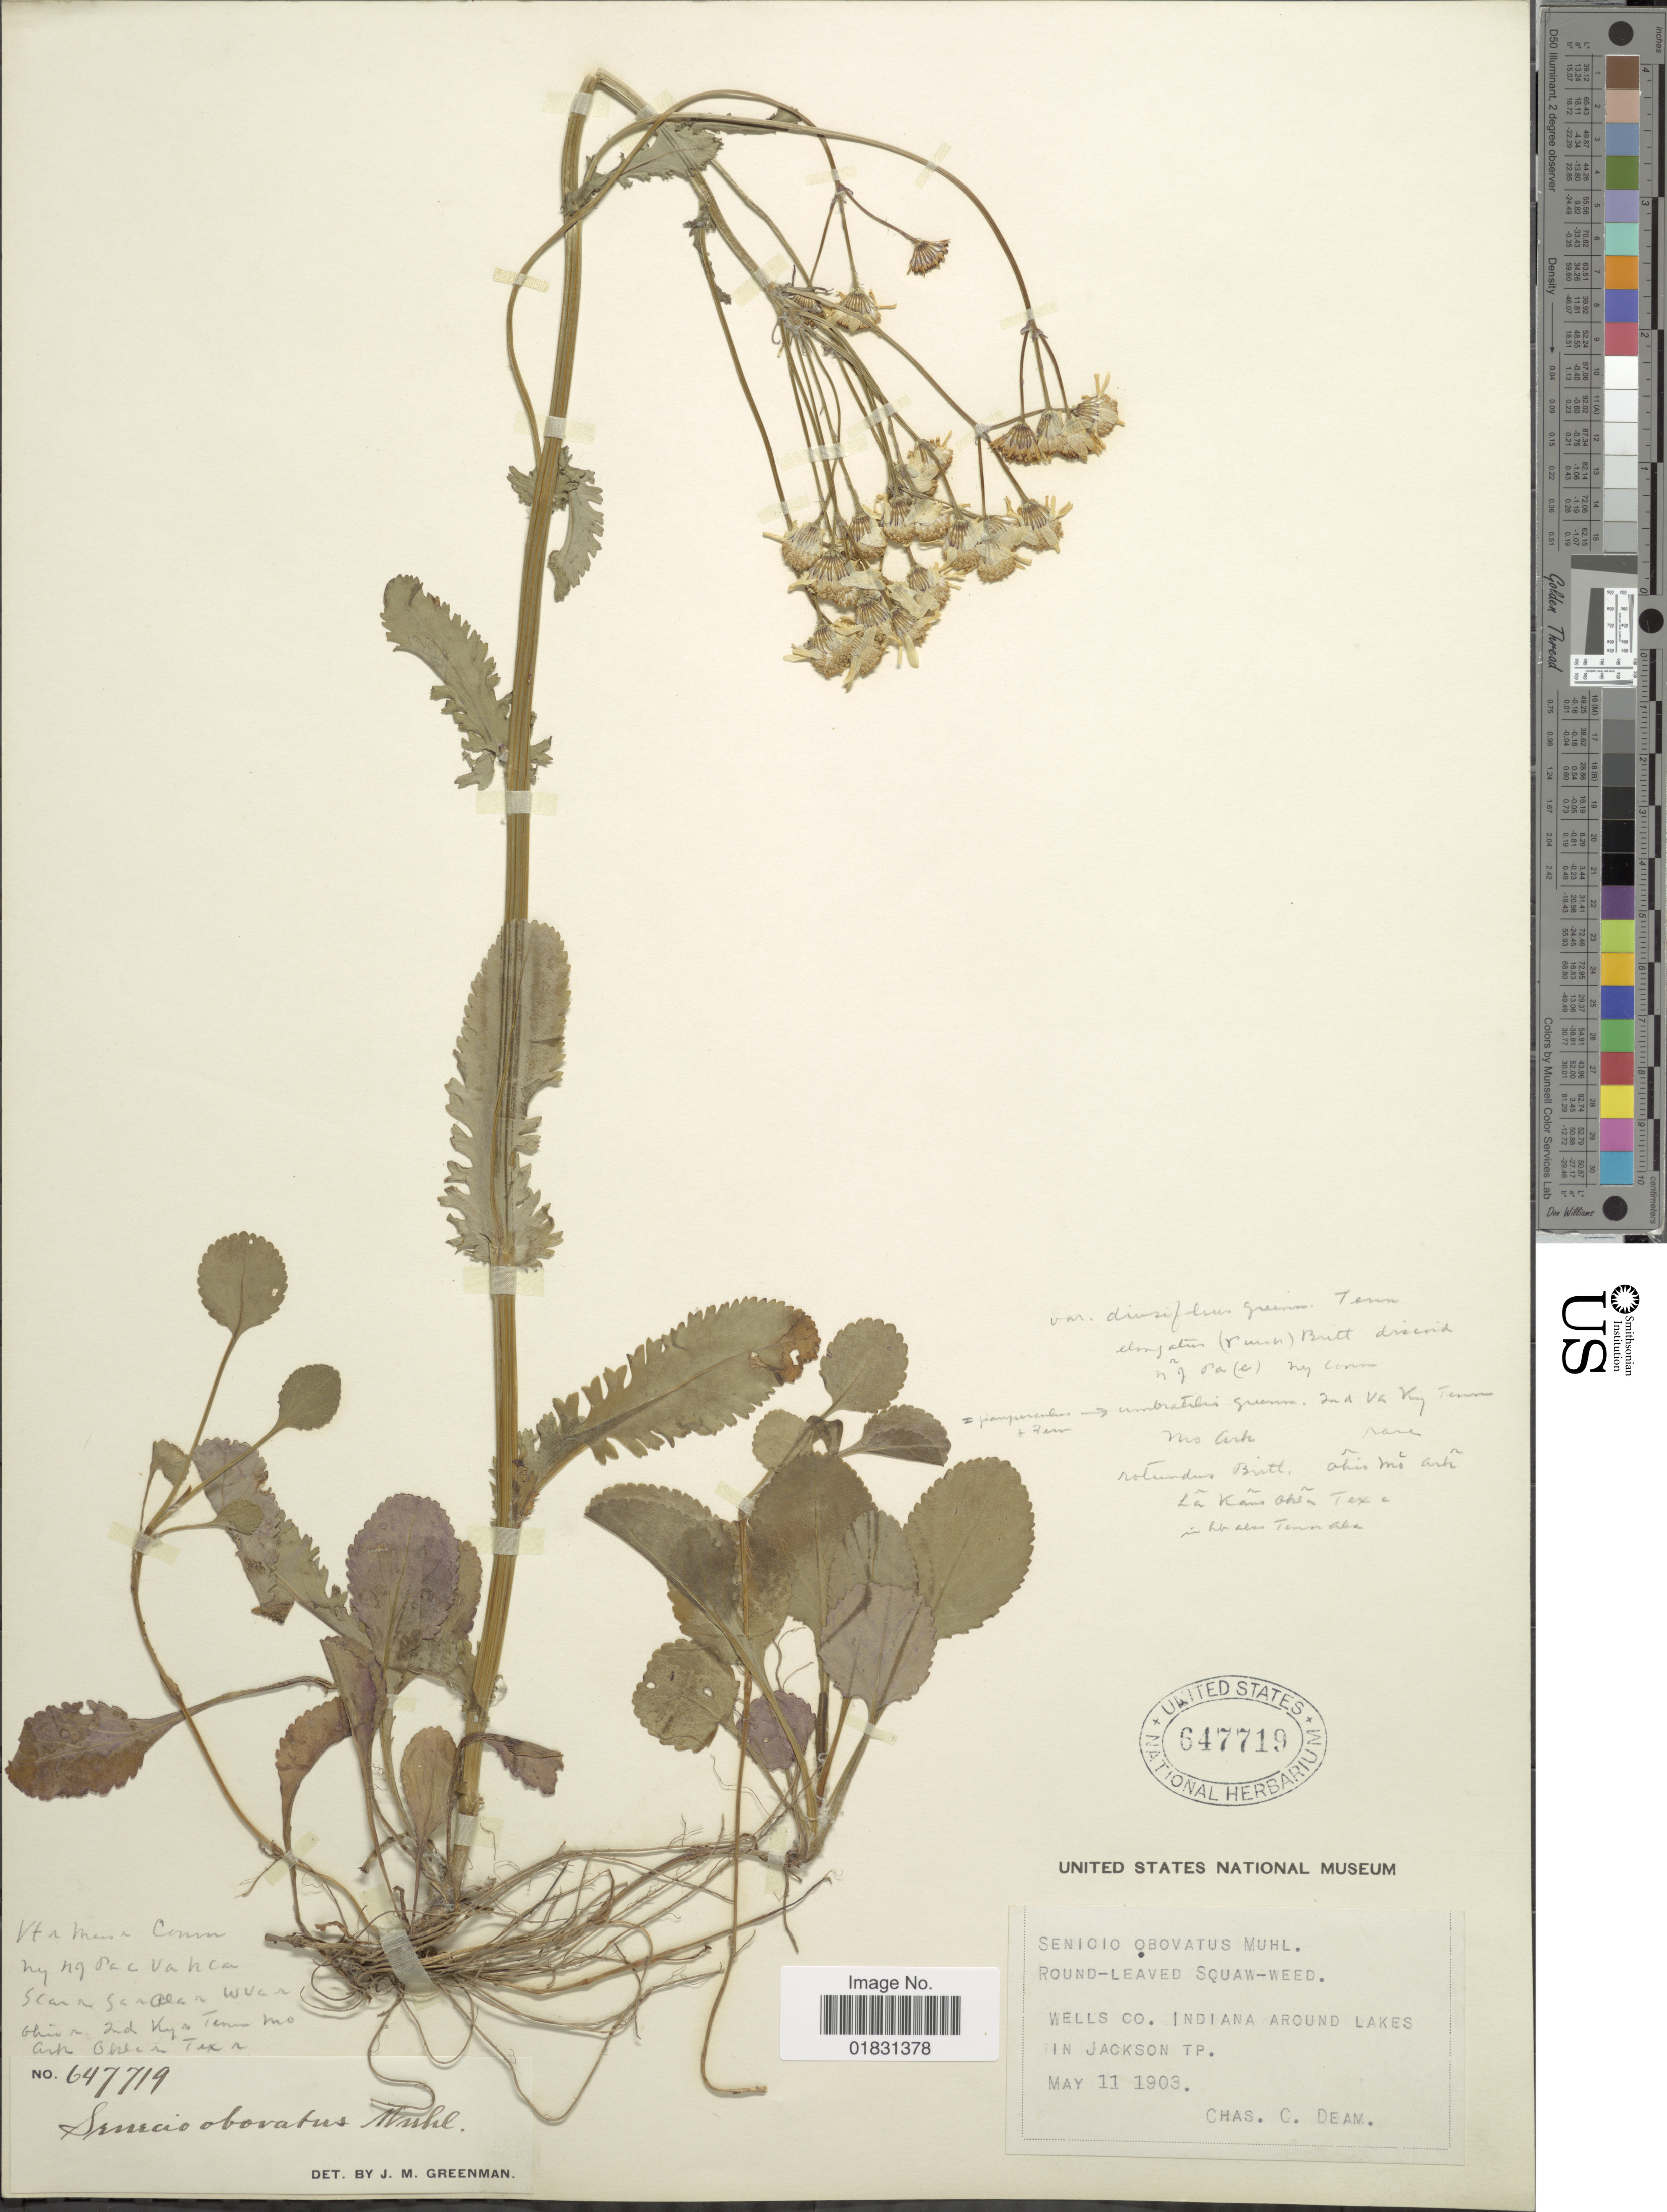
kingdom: Plantae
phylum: Tracheophyta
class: Magnoliopsida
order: Asterales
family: Asteraceae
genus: Packera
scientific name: Packera obovata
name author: (Muhl. ex Willd.) W.A. Weber & Á. Löve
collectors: C. C. Deam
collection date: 1903-05-11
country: United States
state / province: Indiana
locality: Wells Co. Indiana Around Lakes in Jackson Tp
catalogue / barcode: US 647719